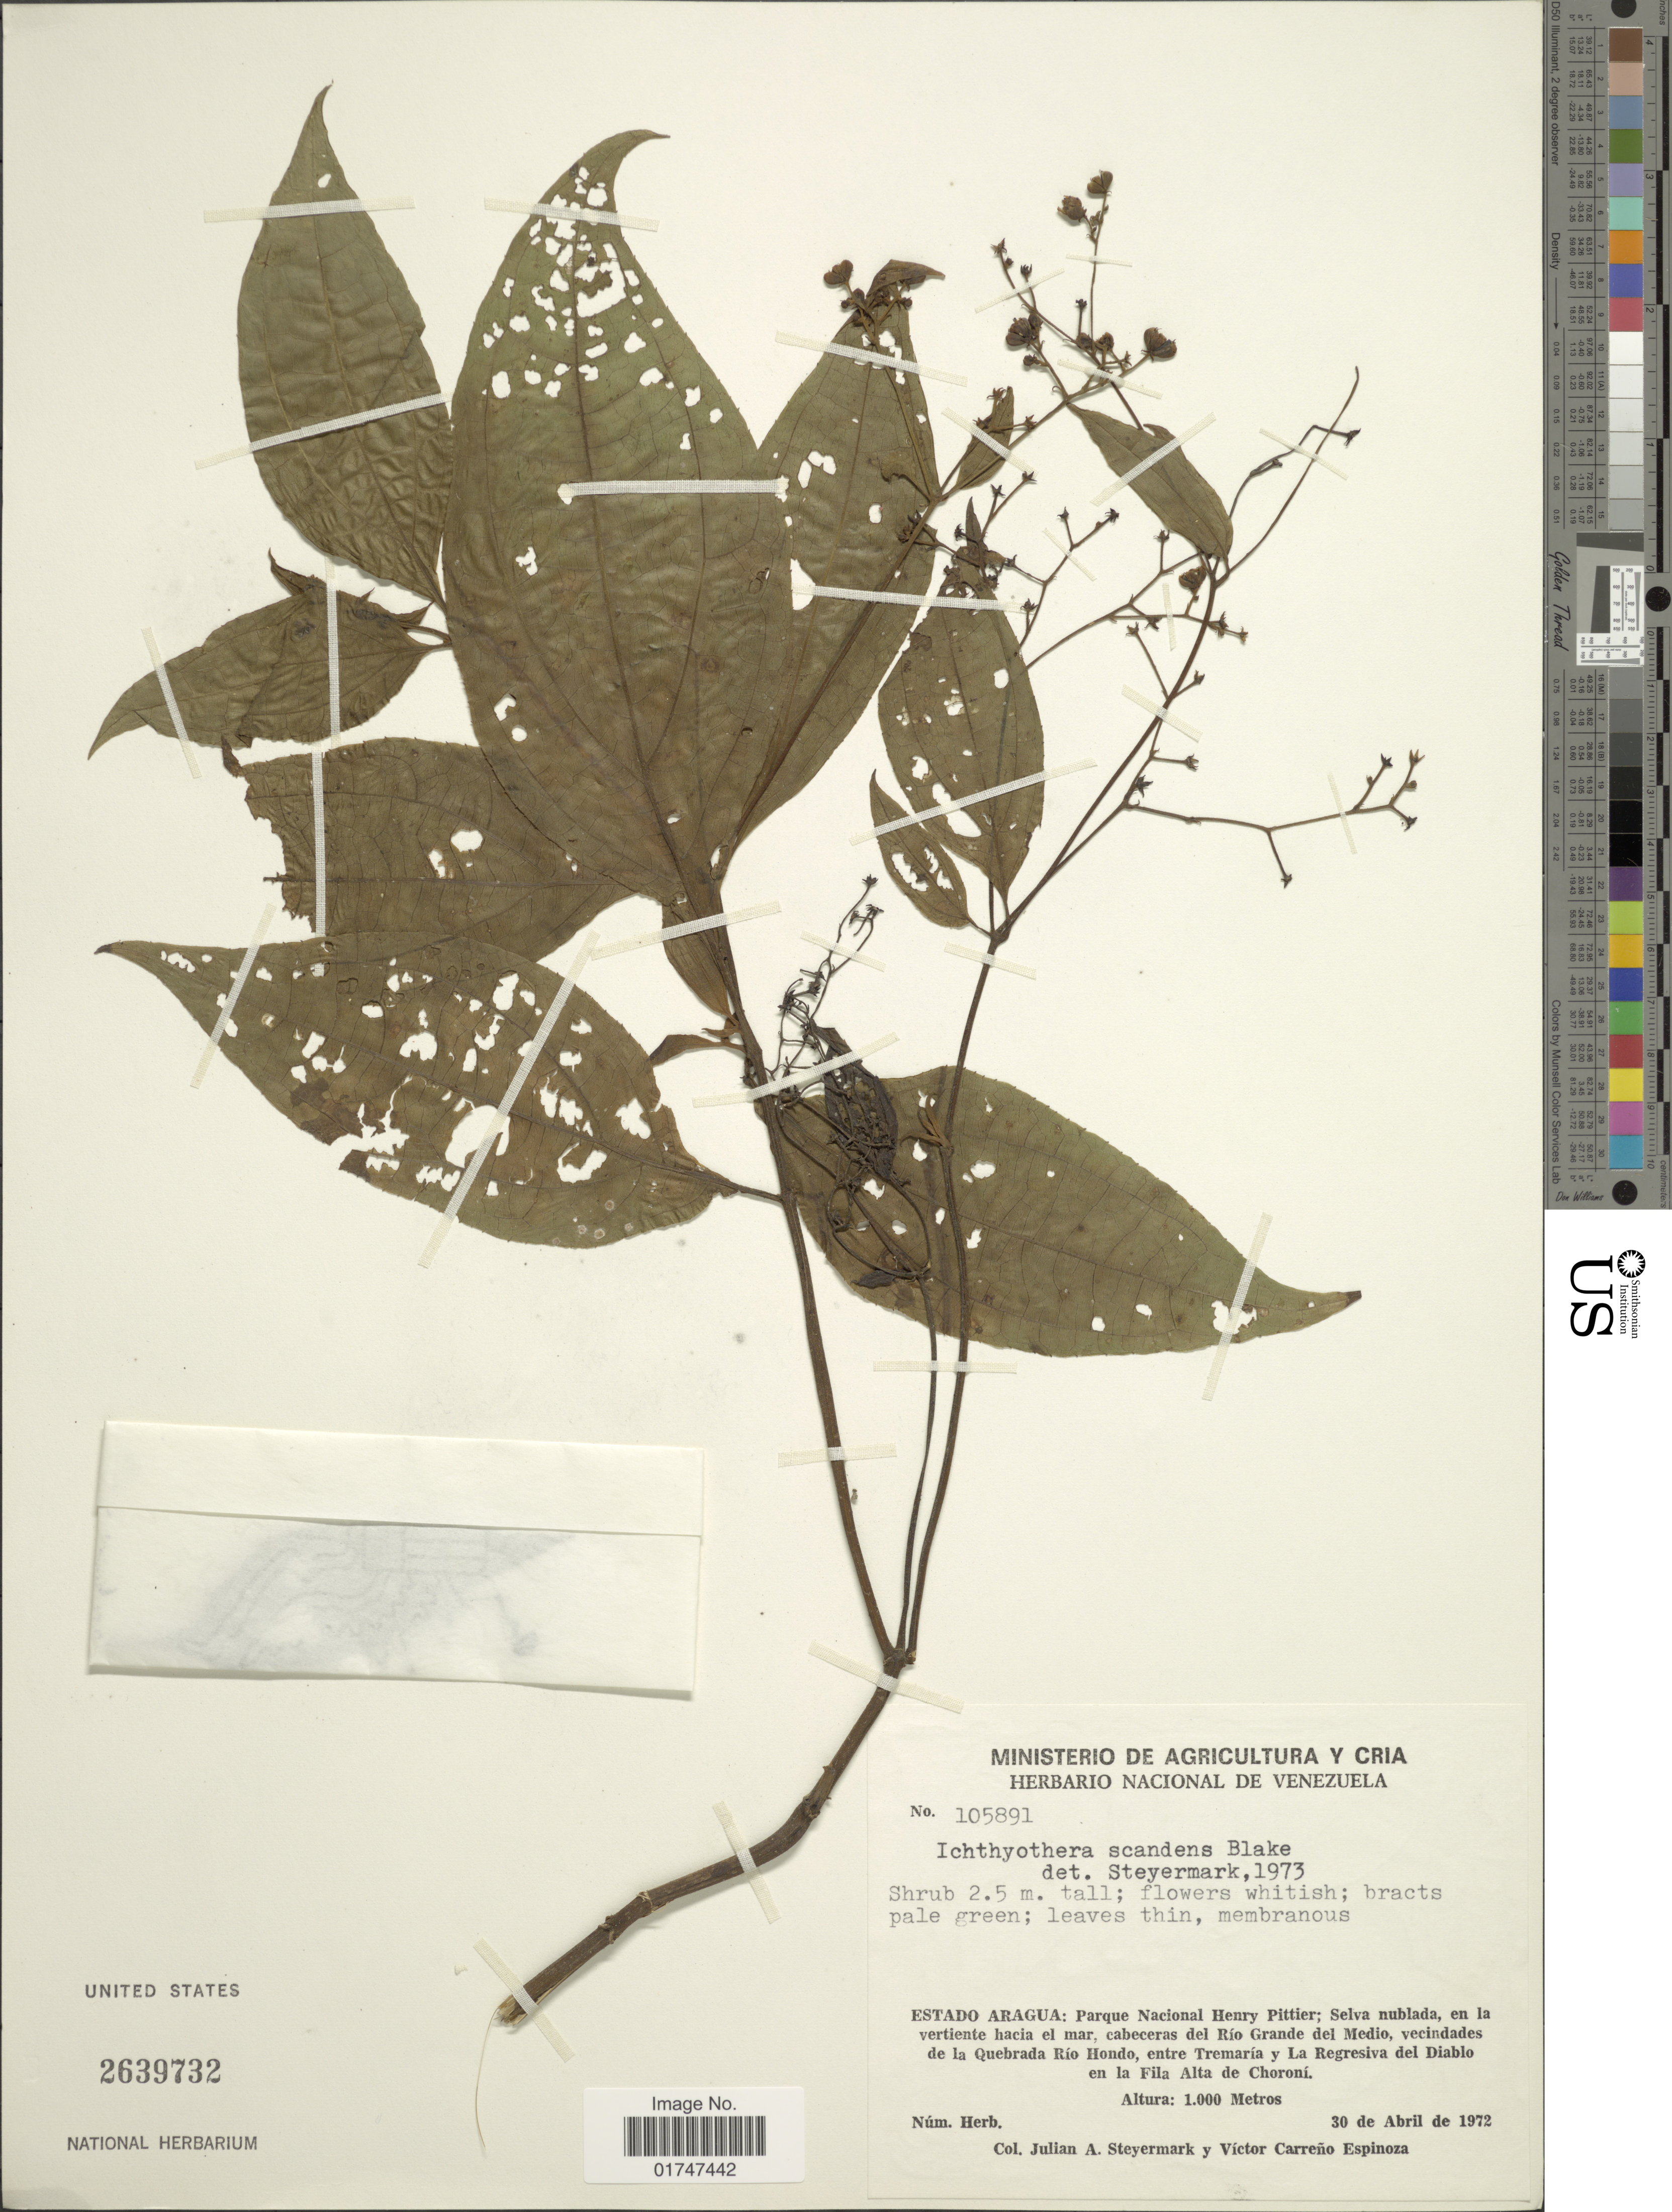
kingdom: Plantae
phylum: Tracheophyta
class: Magnoliopsida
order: Asterales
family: Asteraceae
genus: Ichthyothere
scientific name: Ichthyothere scandens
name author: S.F. Blake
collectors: J. Steyermark & V. Espinoza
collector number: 105891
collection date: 1972-04-30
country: Venezuela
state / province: Aragua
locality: Estado Aragua: Parque Nacional Henry Pittier; Selva nublada, en la vertiente hacia el mar, cabeceras del Río Grande del Medio, vecindades de la Quebrada Río Hondo, entre Tremaría y La Regresiva del Diablo en la Fila Alta de Choroní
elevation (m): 1000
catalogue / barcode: US 2639732